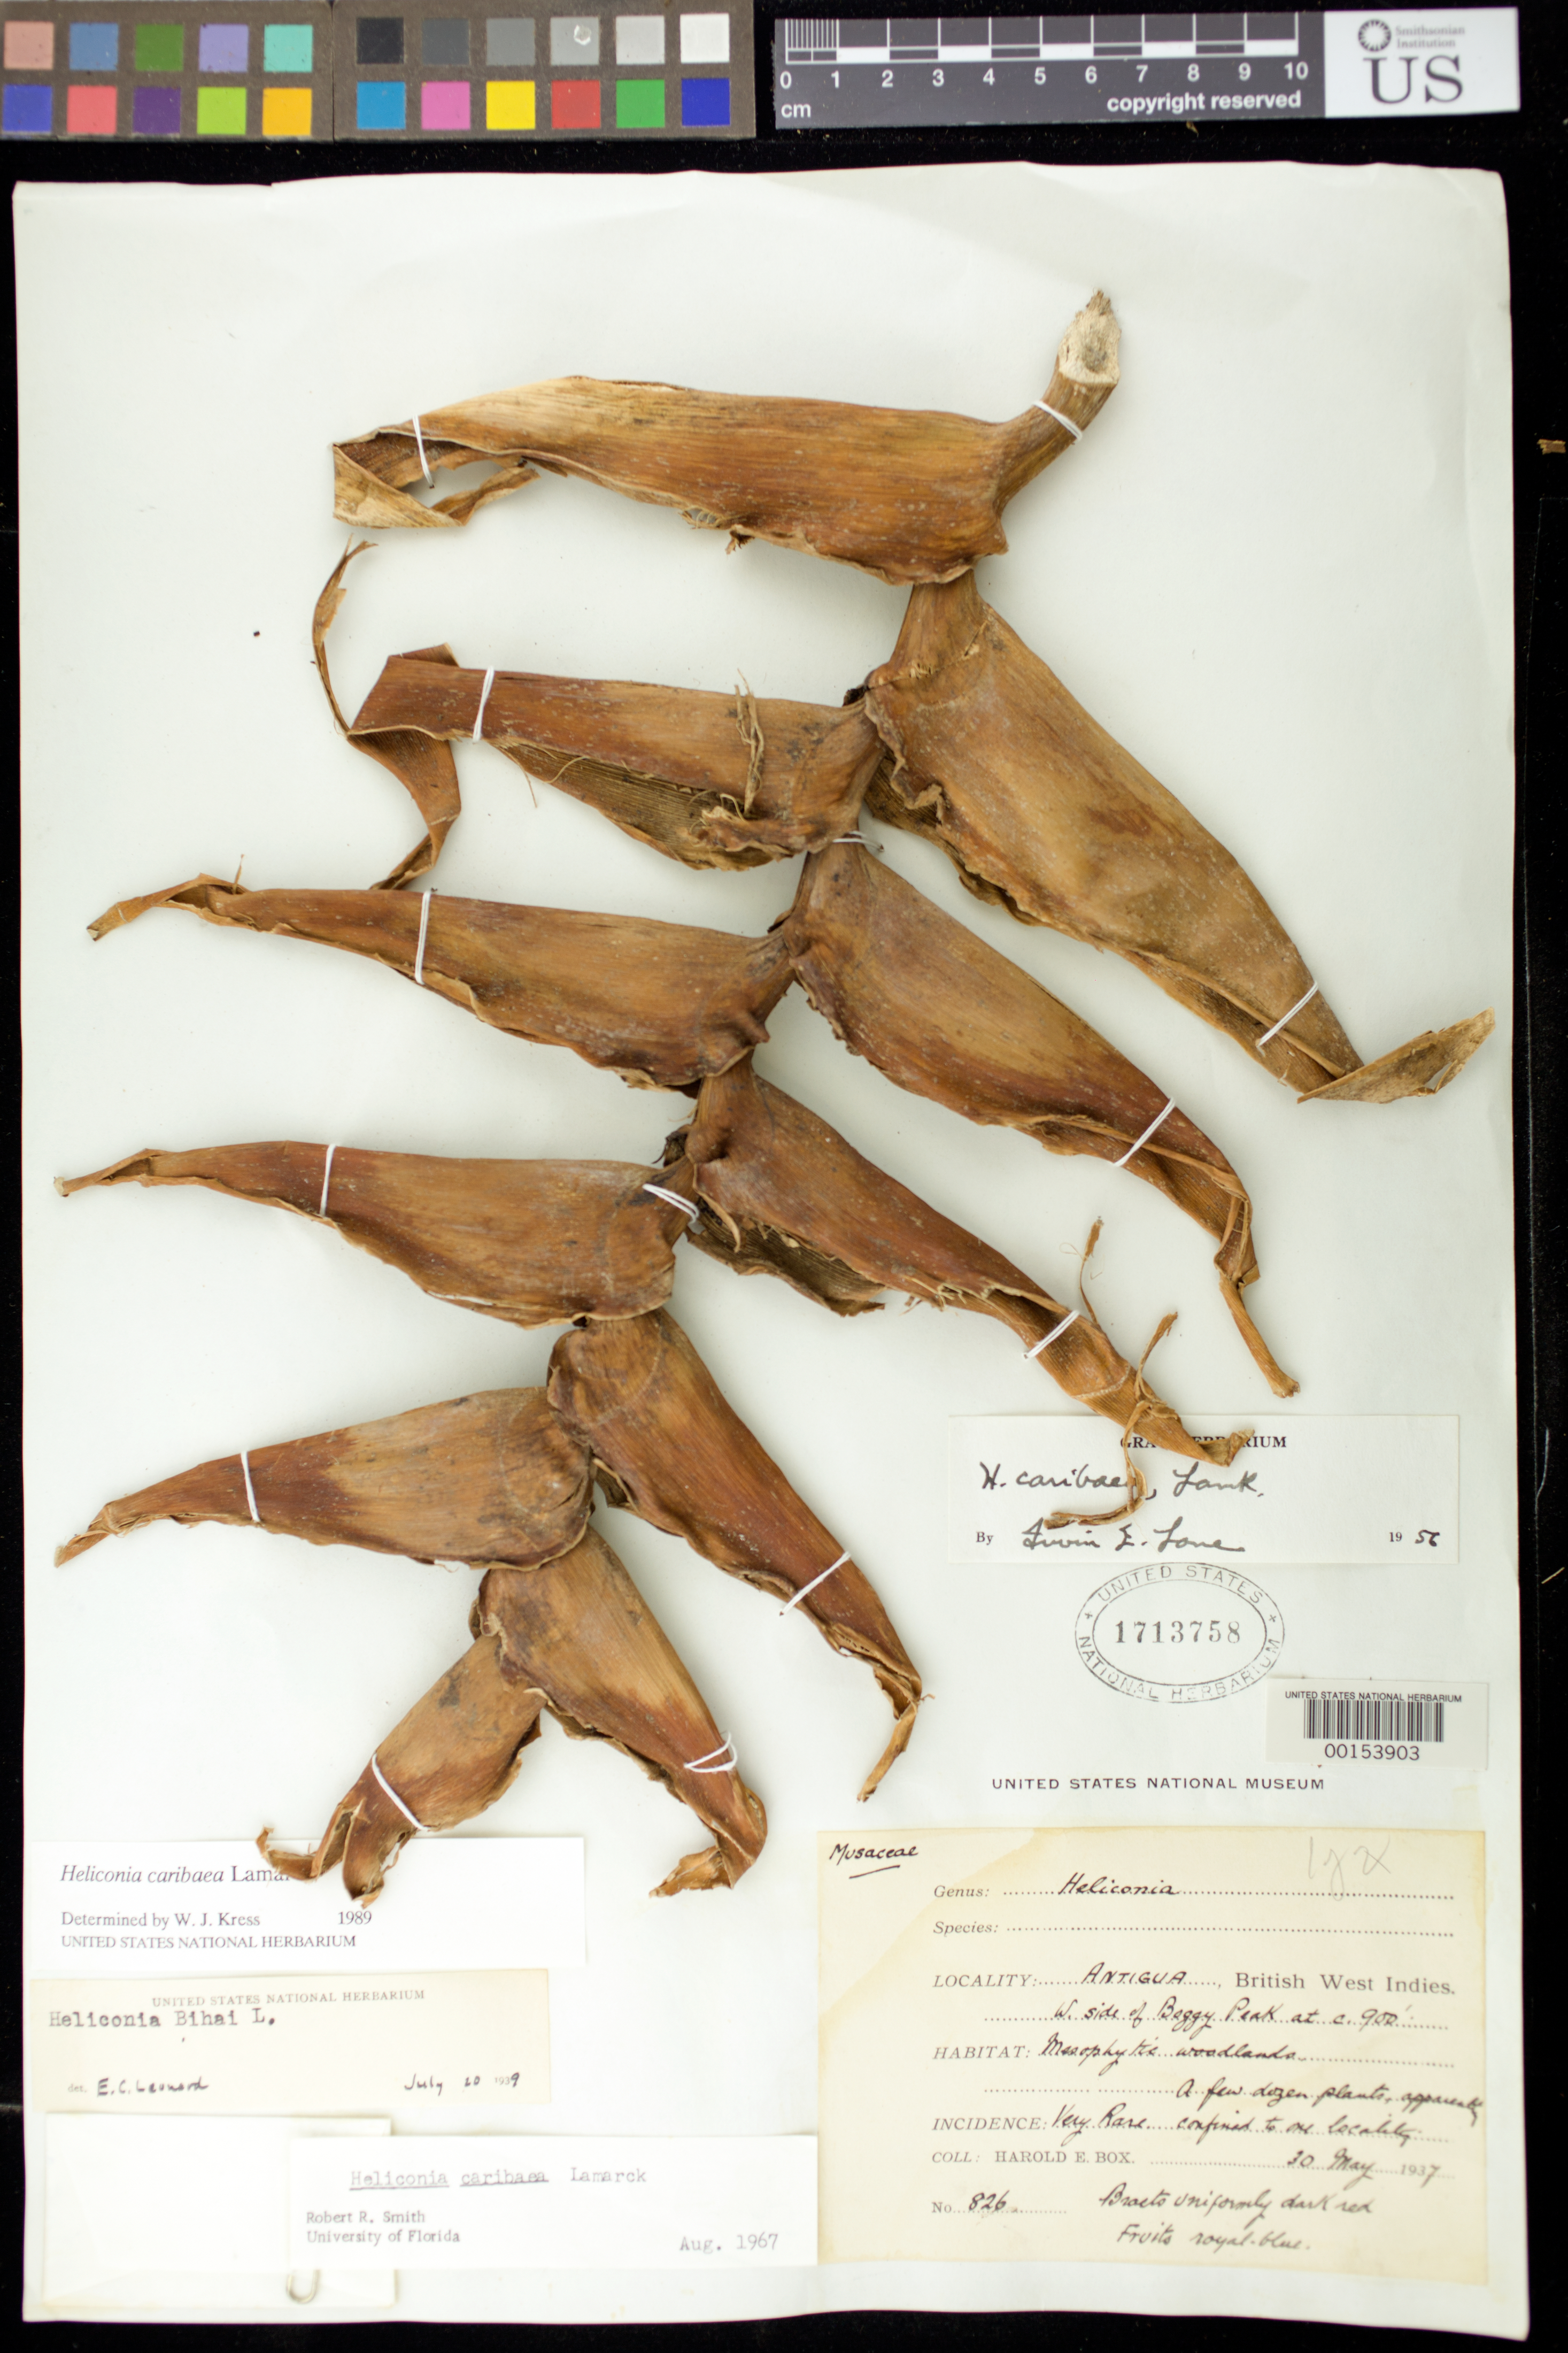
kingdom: Plantae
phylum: Tracheophyta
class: Liliopsida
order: Zingiberales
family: Heliconiaceae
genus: Heliconia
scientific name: Heliconia caribaea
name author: Lam.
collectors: H. E. Box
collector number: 826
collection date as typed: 30 May 1937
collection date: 1937-05-30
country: Antigua and Barbuda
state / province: Saint Mary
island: Antigua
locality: W side of Boggy Peak; very rare, confined to one locality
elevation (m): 274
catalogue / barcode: US 1713758